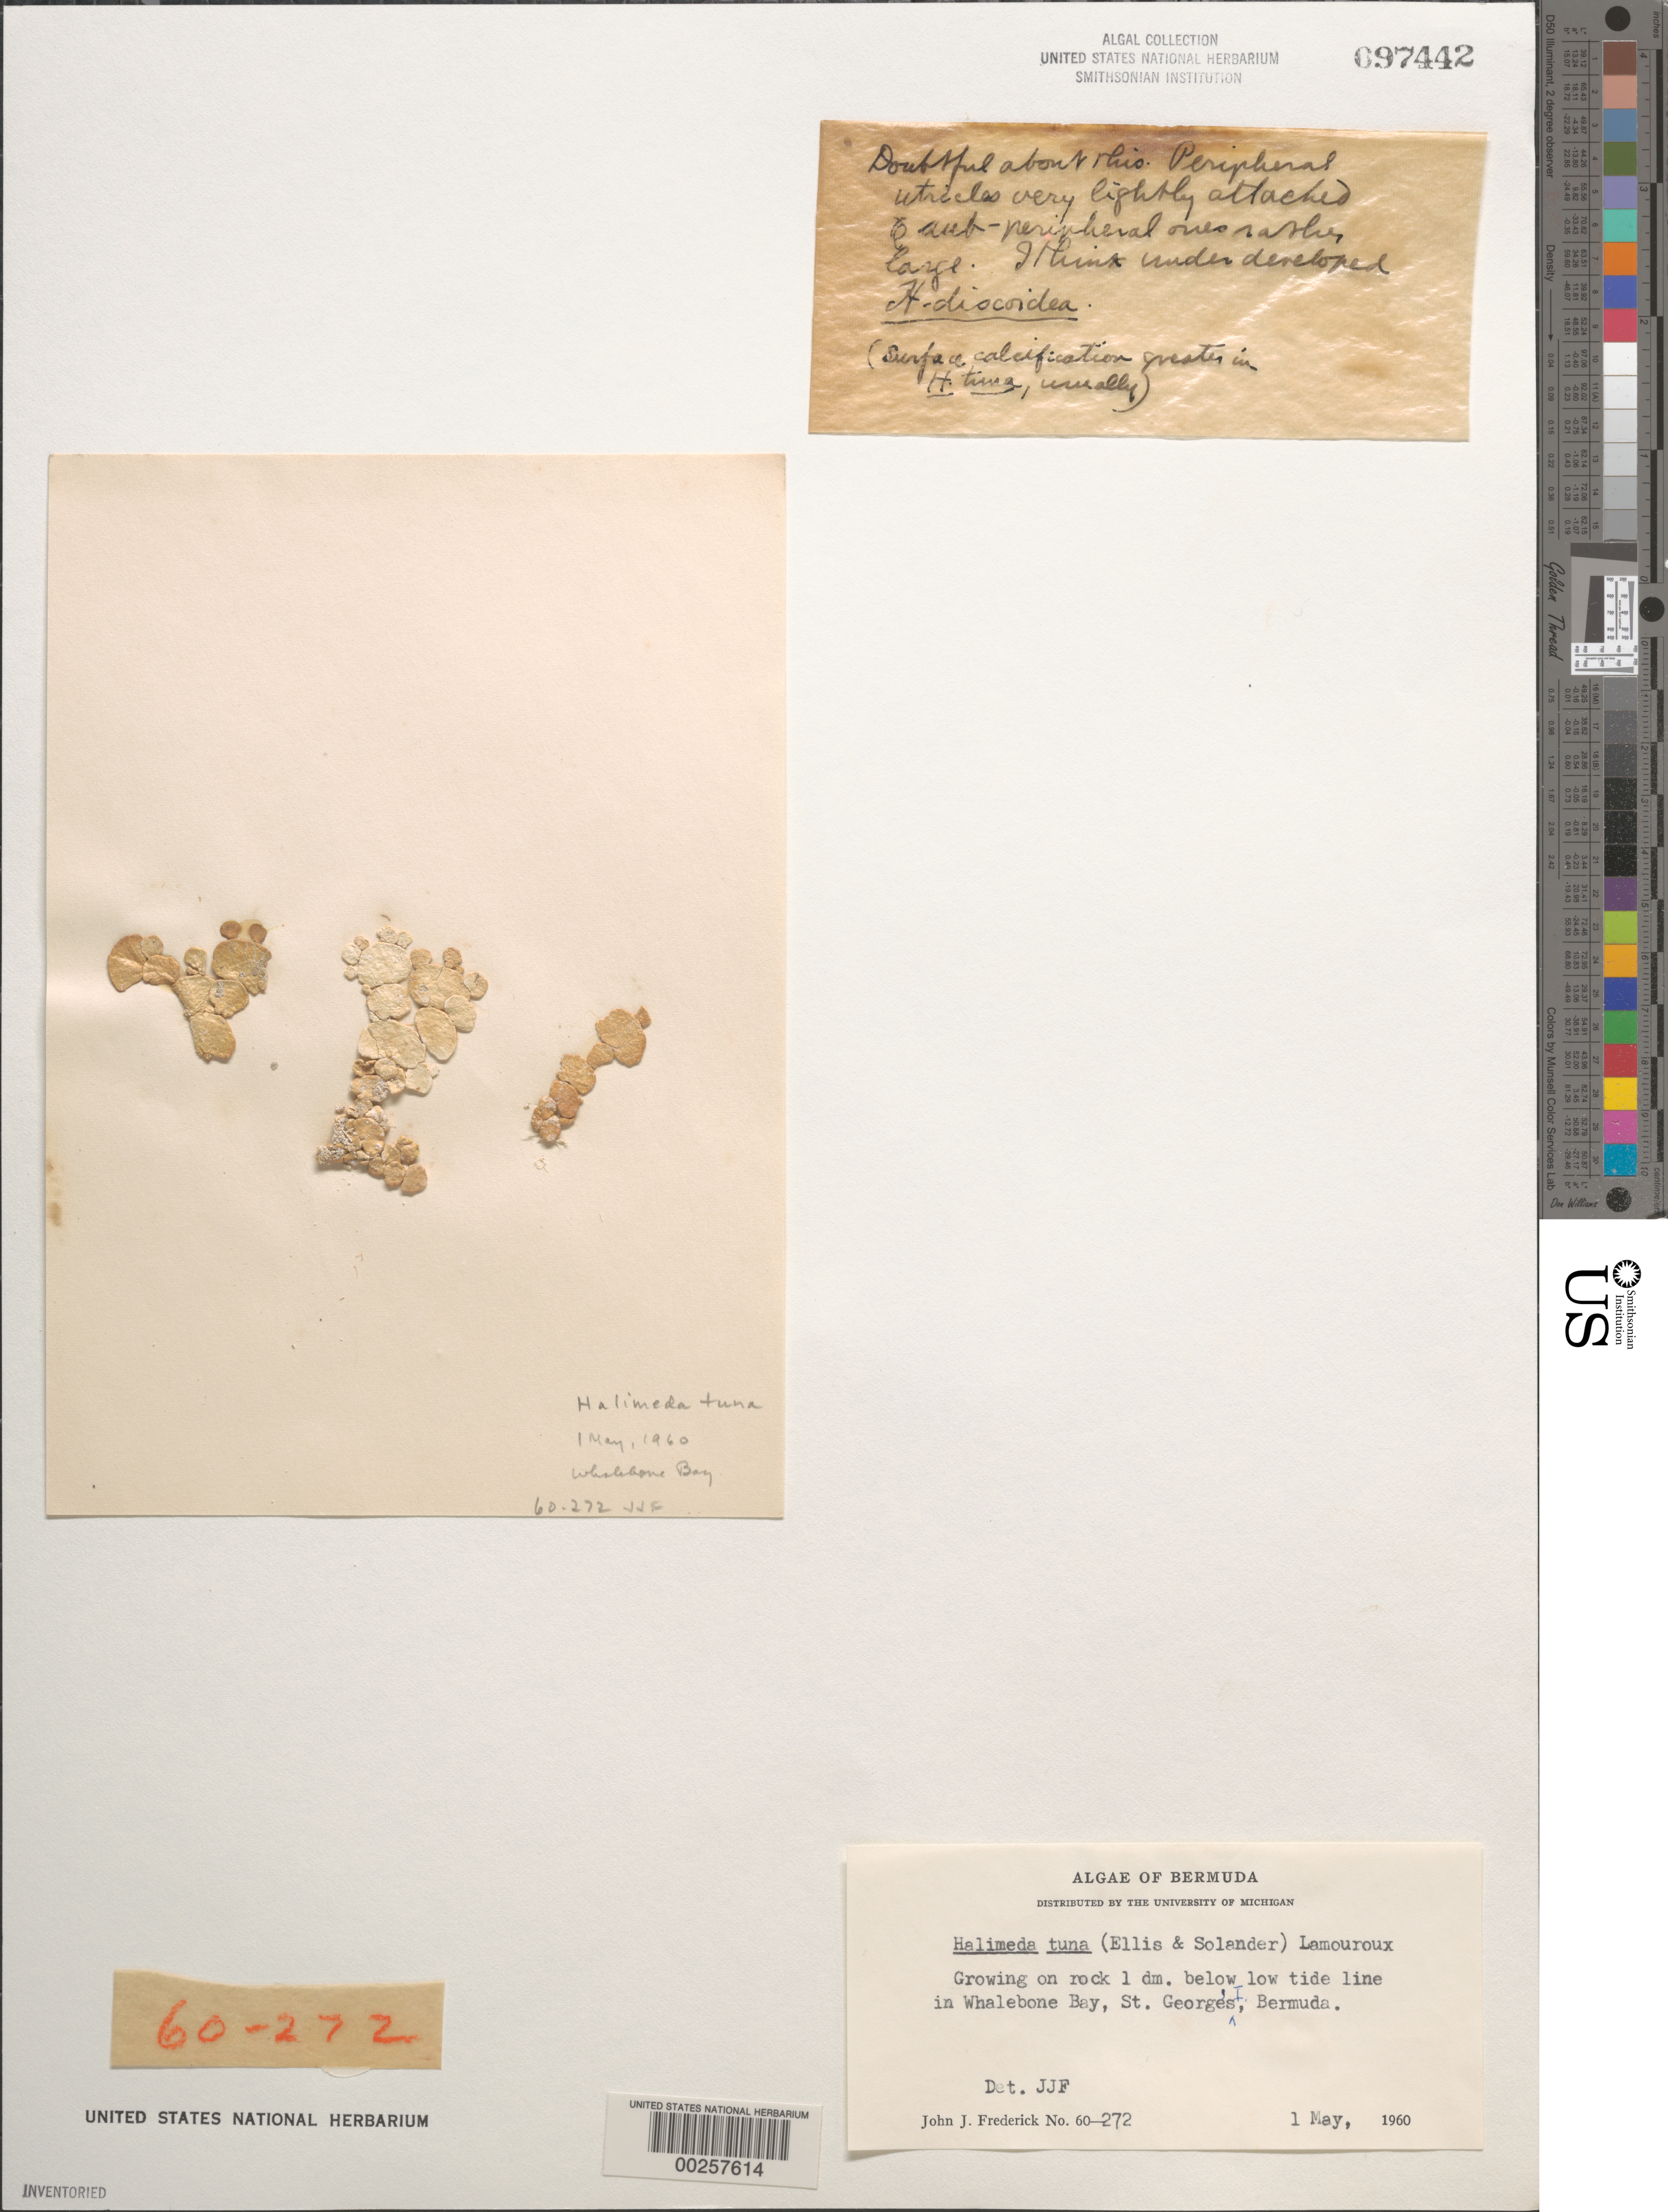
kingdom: Plantae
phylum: Chlorophyta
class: Ulvophyceae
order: Bryopsidales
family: Halimedaceae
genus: Halimeda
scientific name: Halimeda tuna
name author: (J. Ellis & Sol.) J.V.Lamouroux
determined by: Frederick, J. J.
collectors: J. Frederick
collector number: JJF 60-272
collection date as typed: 01 May 1960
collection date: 1960-05-01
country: Bermuda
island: St. George's Island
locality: Whalebone Bay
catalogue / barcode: US 97442